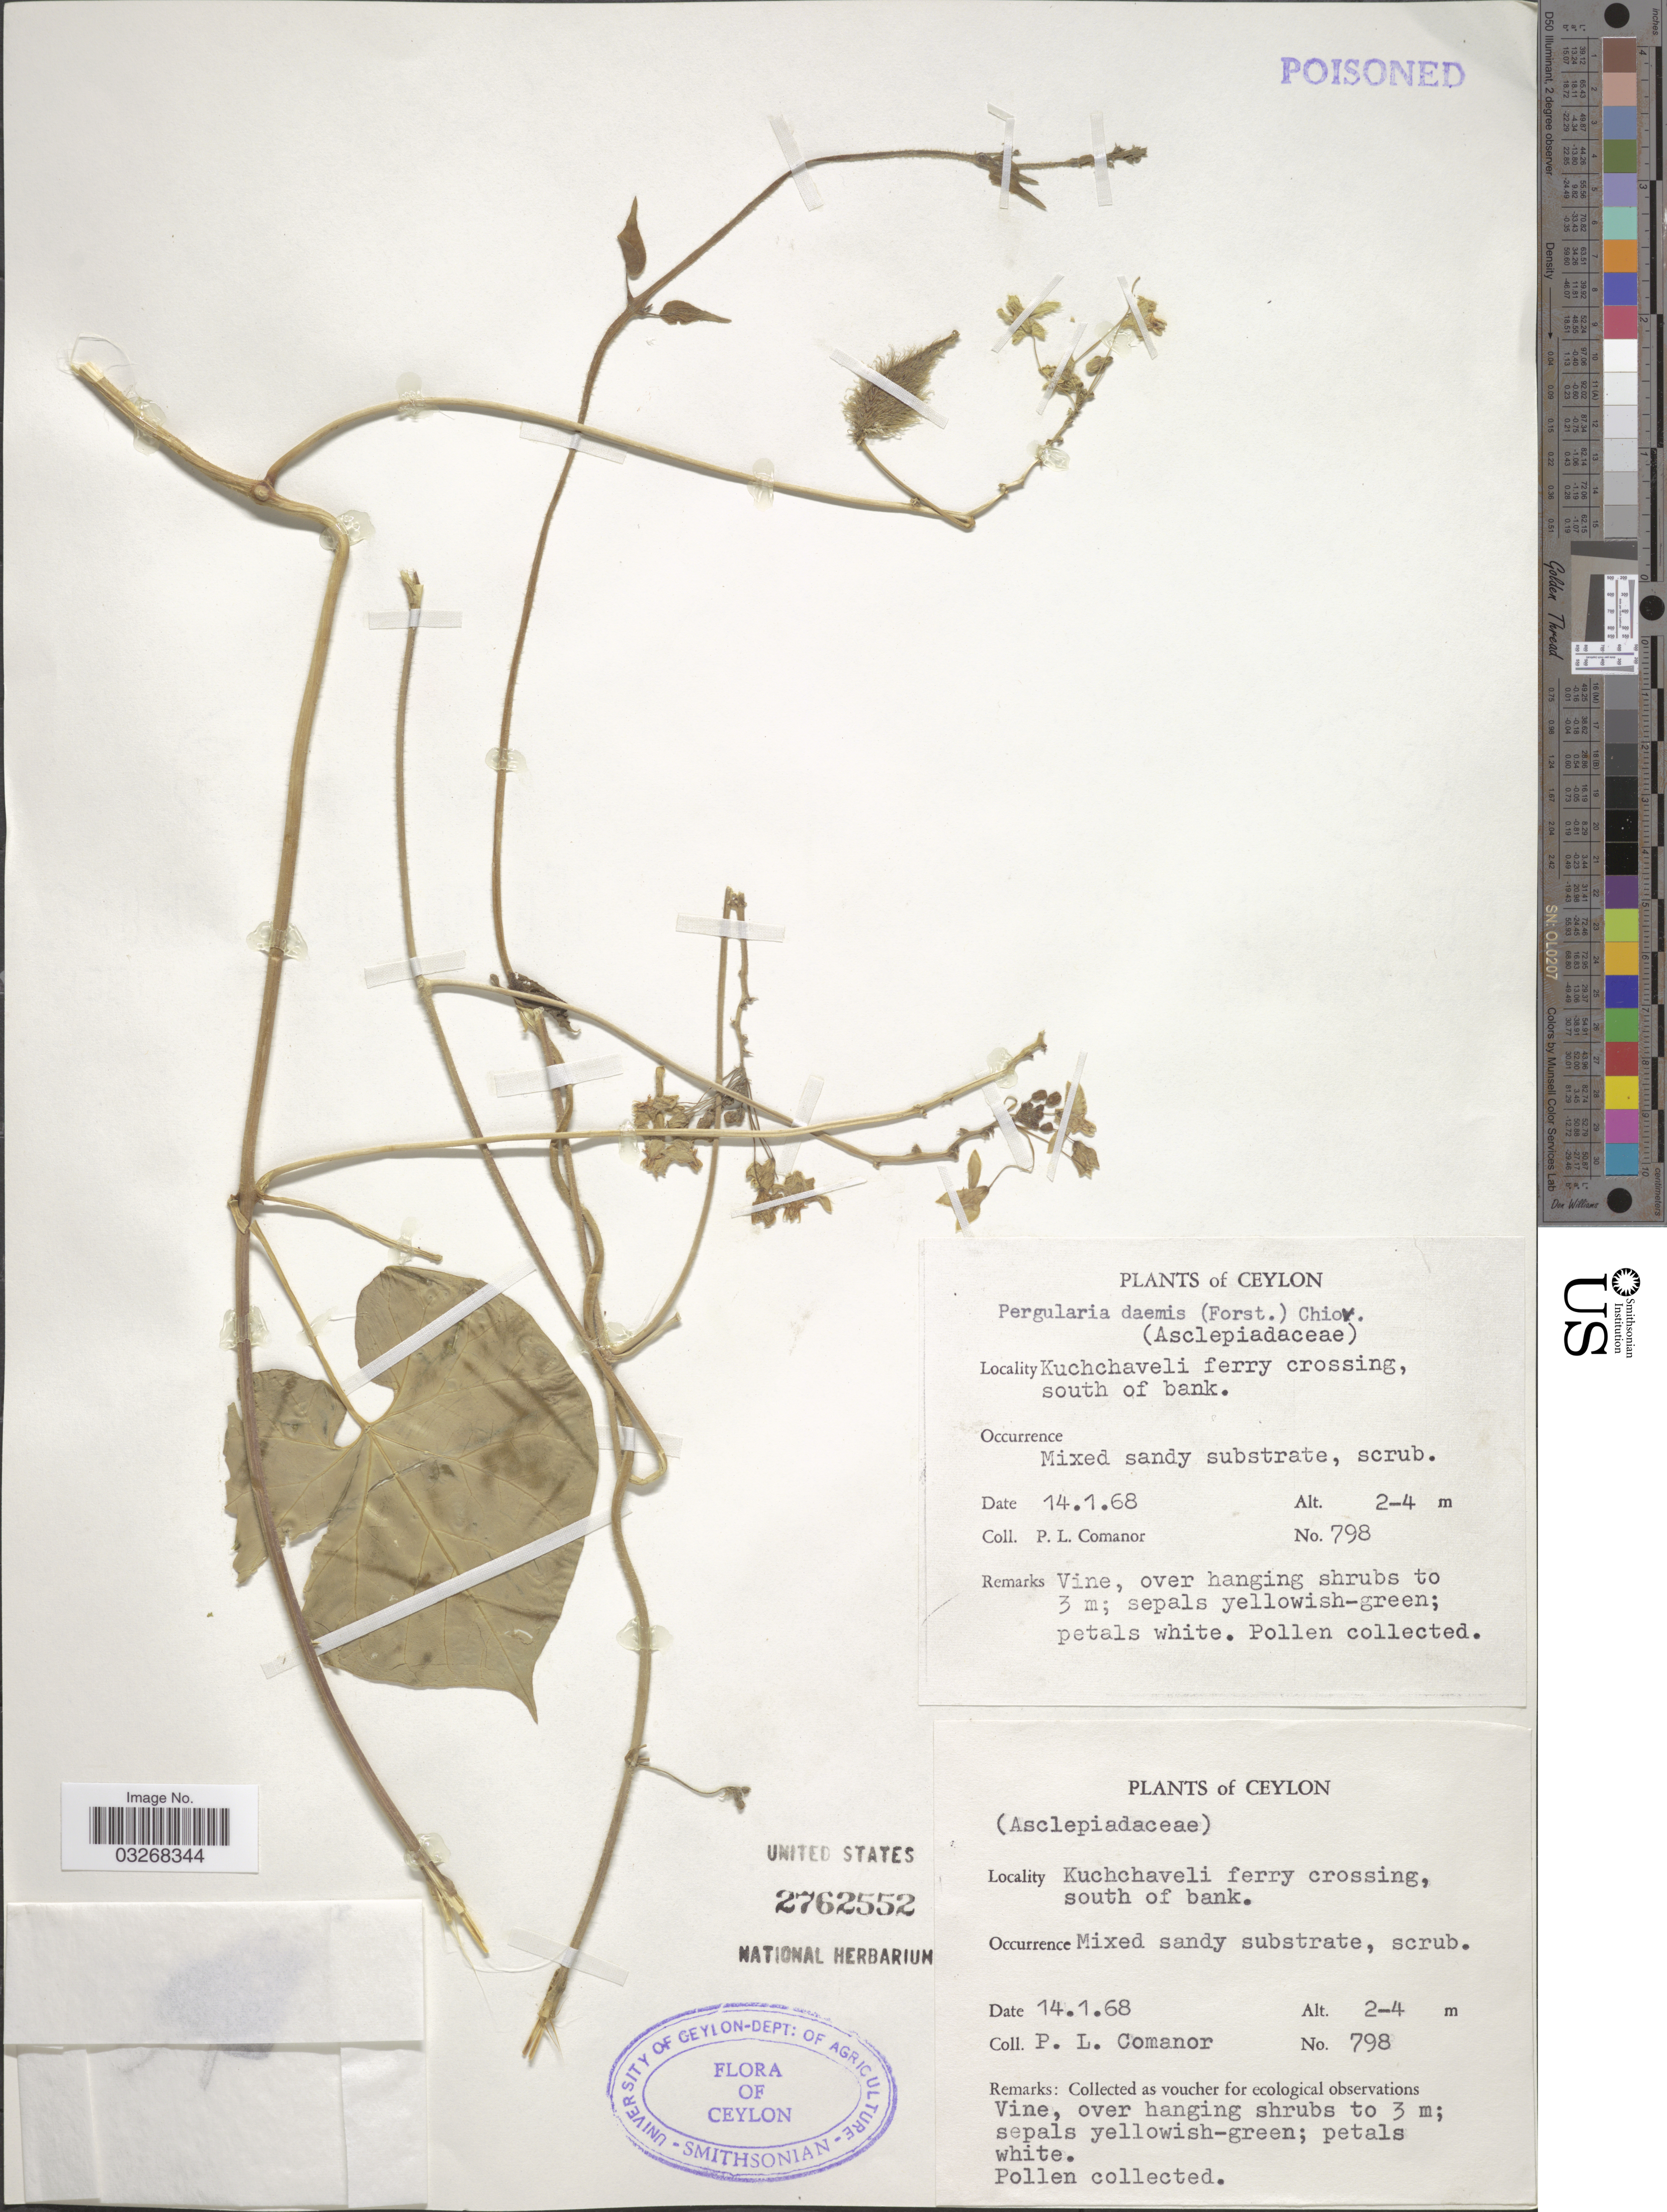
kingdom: Plantae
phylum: Tracheophyta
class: Magnoliopsida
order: Gentianales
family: Apocynaceae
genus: Pergularia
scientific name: Pergularia daemia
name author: (Forssk.) Chiov.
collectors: P. Comanor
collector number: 798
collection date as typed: Transcribed d/m/y: 14/1/68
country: Sri Lanka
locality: Ceylon. Kuchchaveli ferry crossing, south of bank.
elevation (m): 2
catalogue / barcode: US 2762552